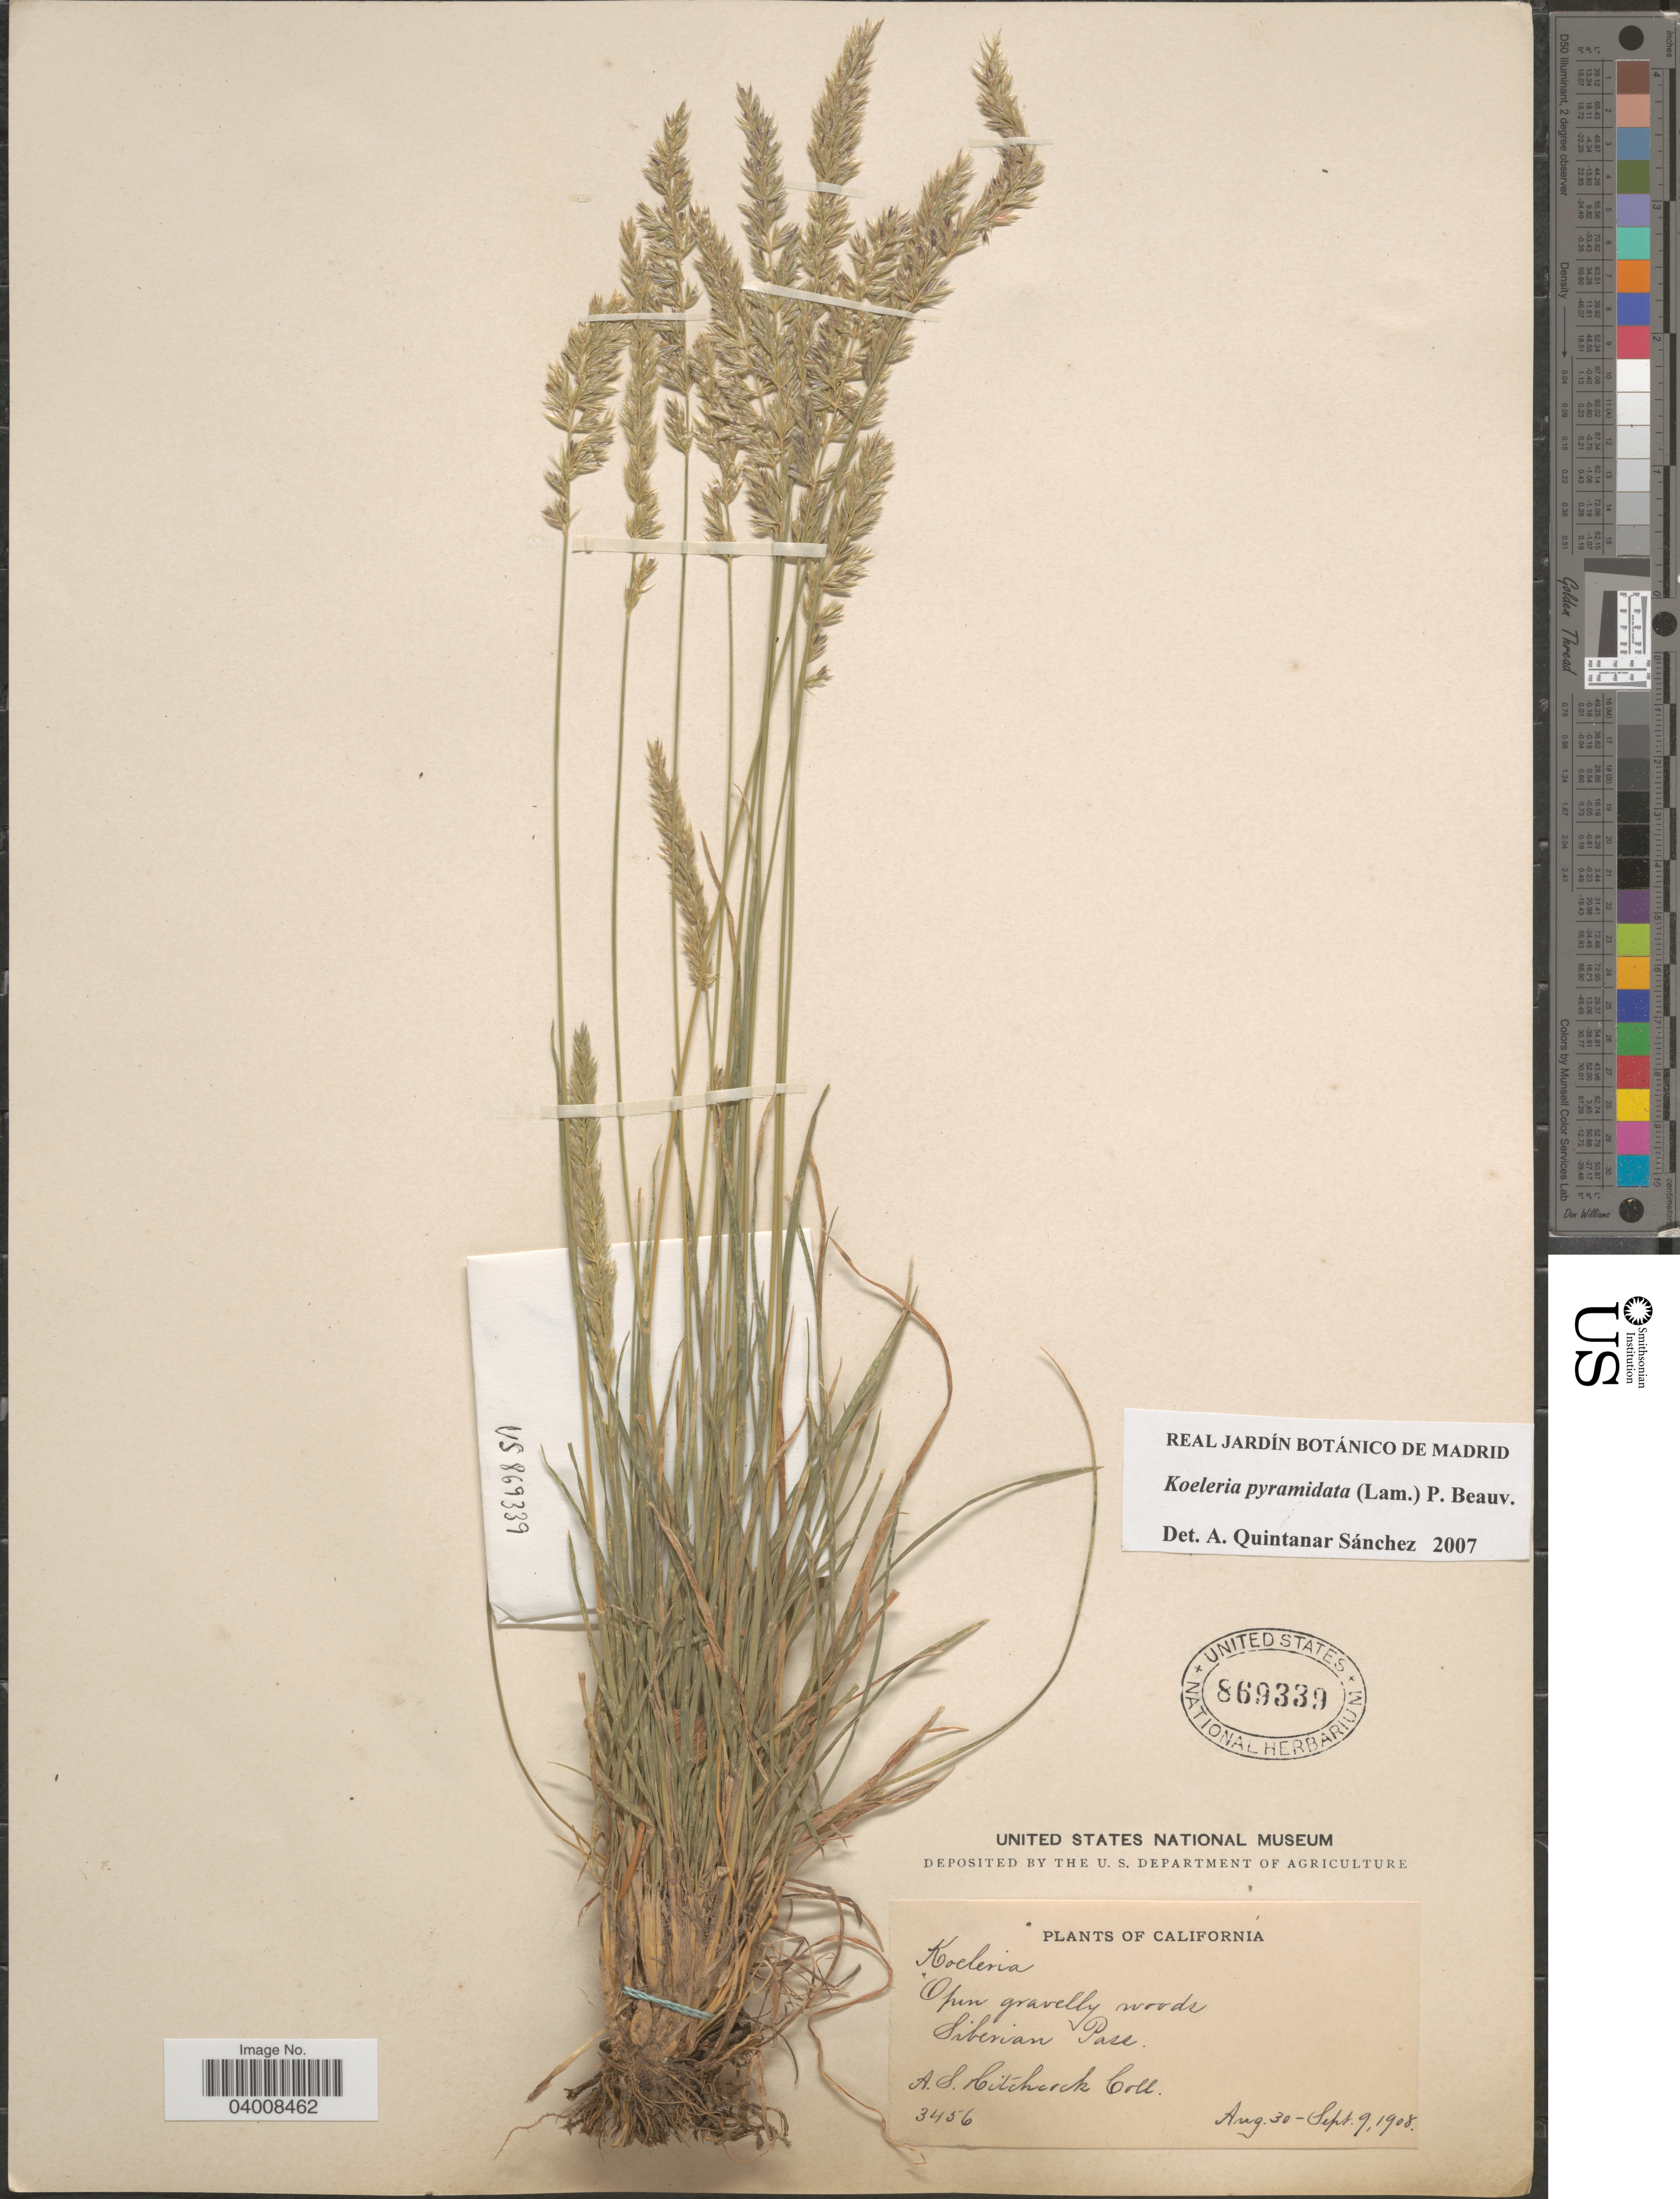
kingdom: Plantae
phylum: Tracheophyta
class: Liliopsida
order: Poales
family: Poaceae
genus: Koeleria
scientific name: Koeleria pyramidata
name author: (Lam.) P. Beauv.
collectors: A. S. Hitchcock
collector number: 3456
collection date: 1908-08-30/1908-09-09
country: United States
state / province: California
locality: Open gravelly woods. Siberian Pass.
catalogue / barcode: US 869339